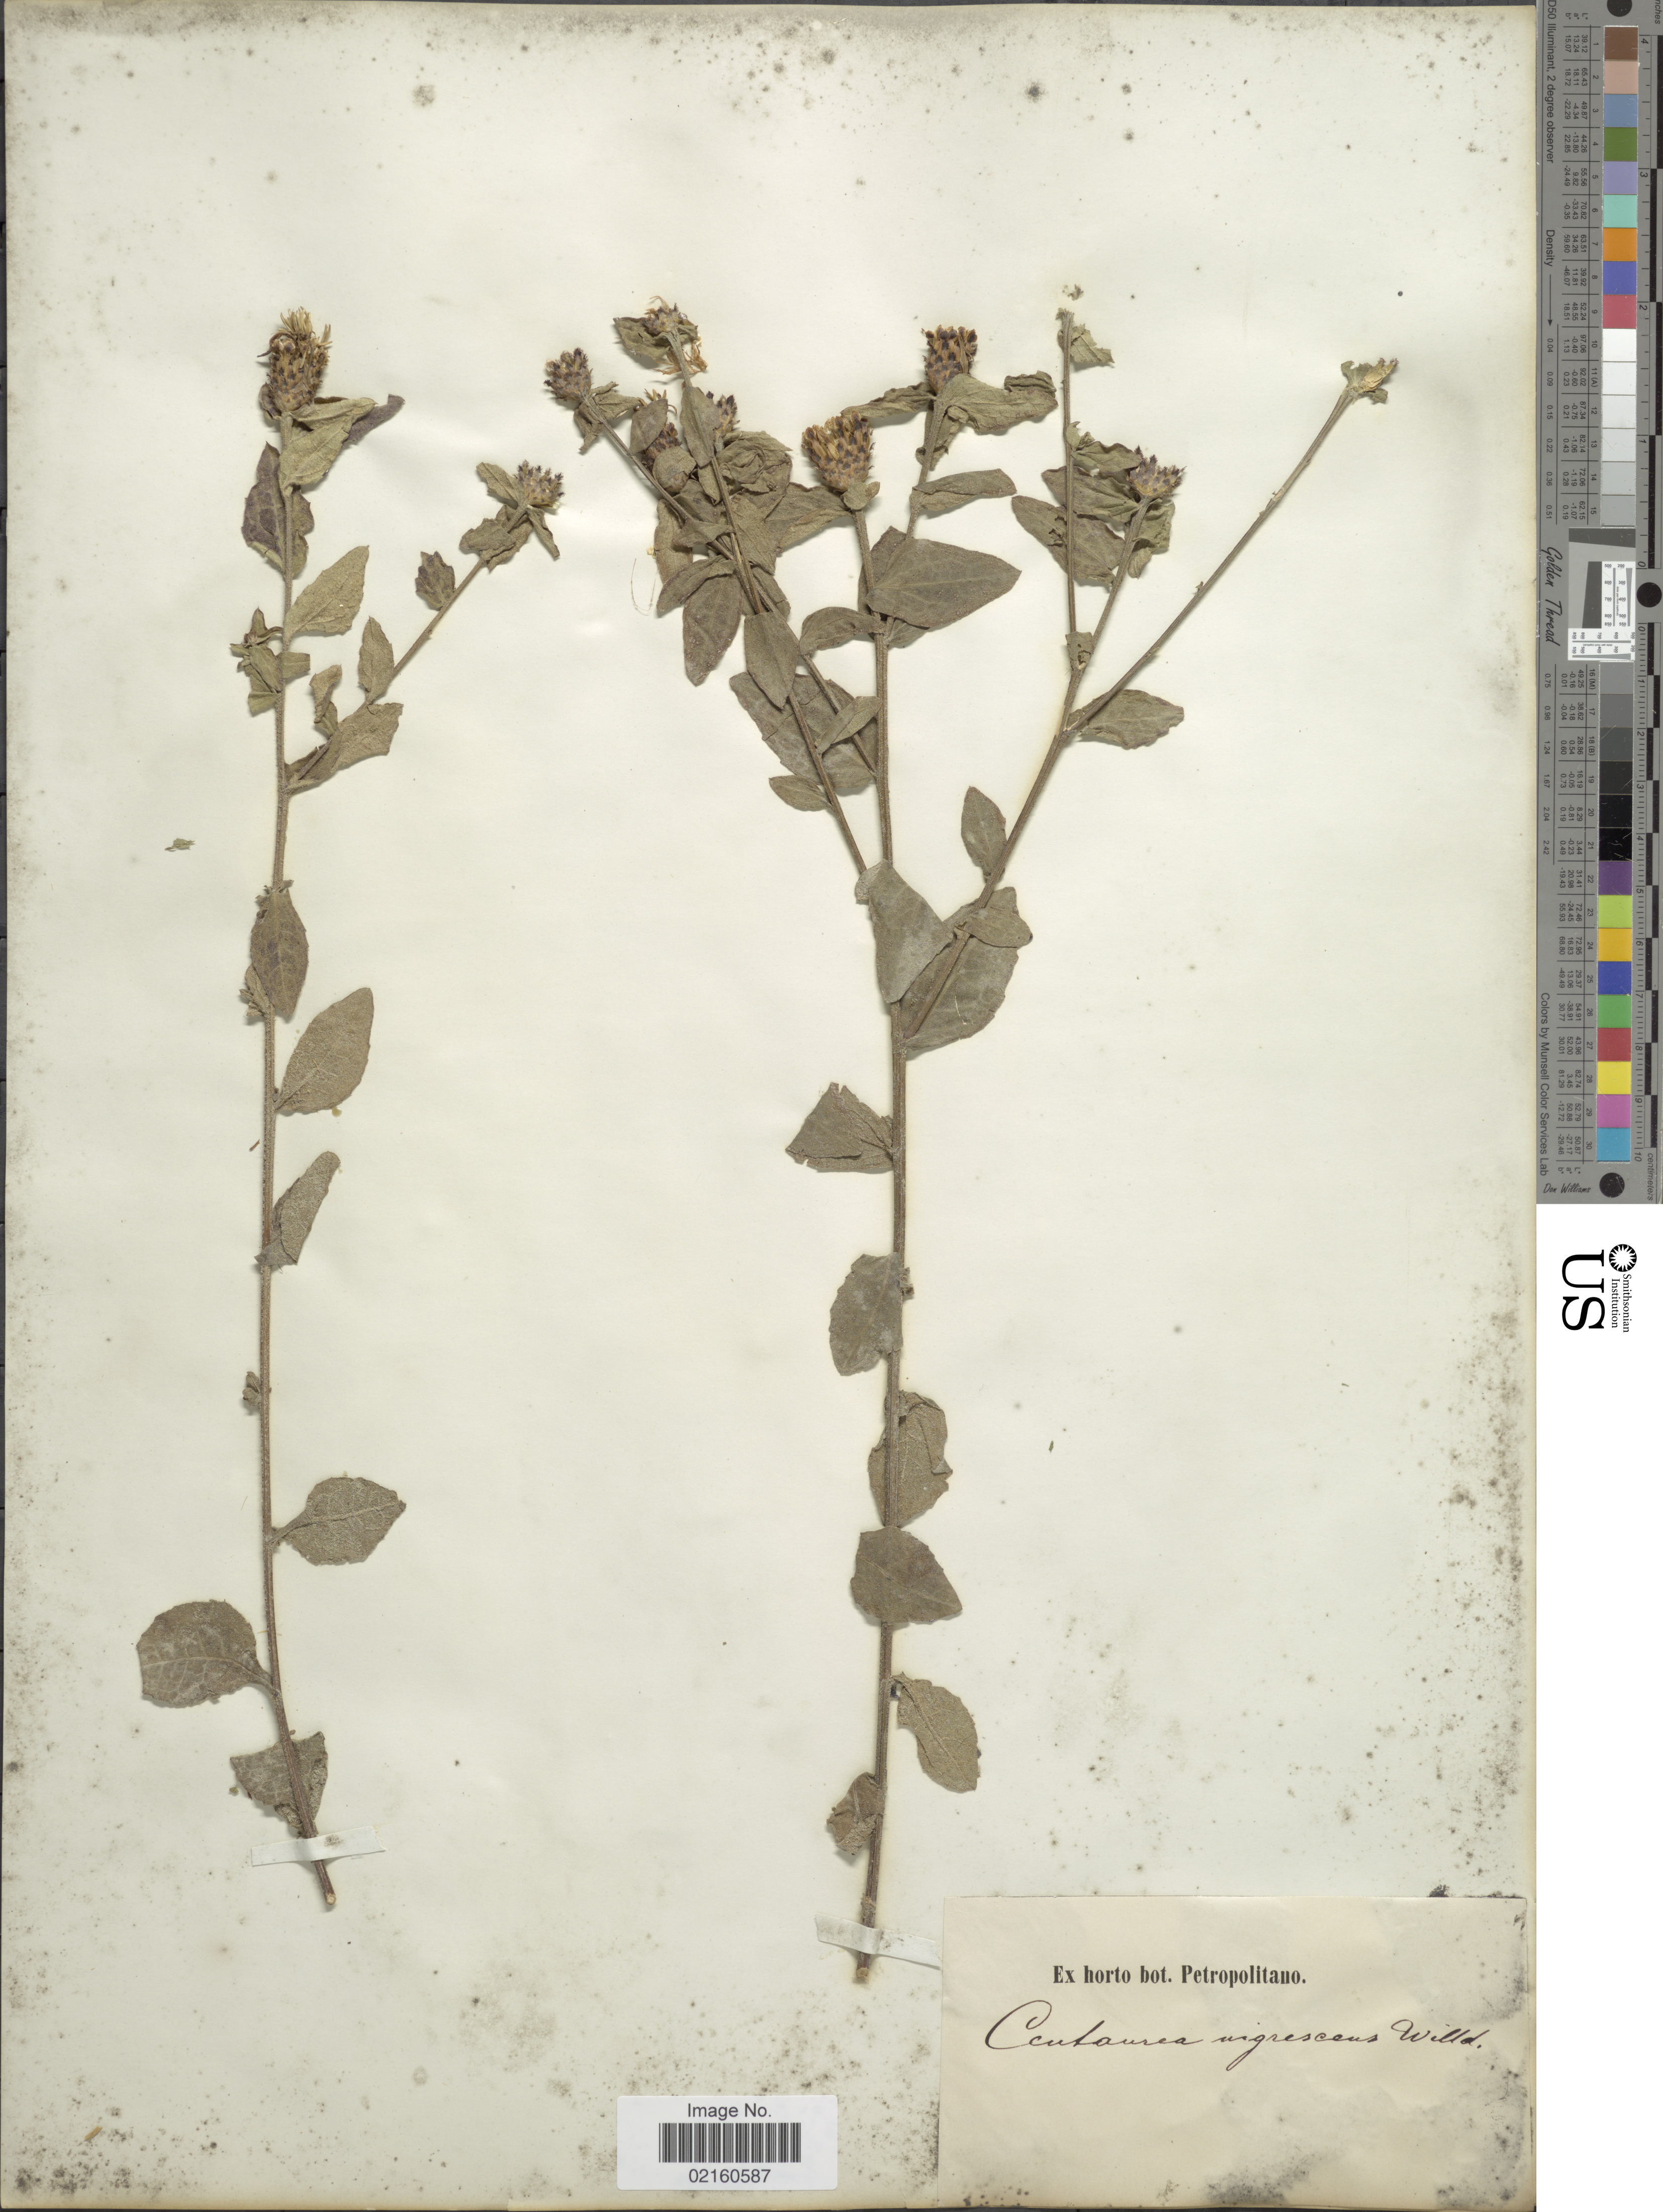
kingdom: Plantae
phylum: Tracheophyta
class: Magnoliopsida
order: Asterales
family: Asteraceae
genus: Centaurea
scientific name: Centaurea nigrescens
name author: Willd.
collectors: ex Horto Bot. Petropolitano